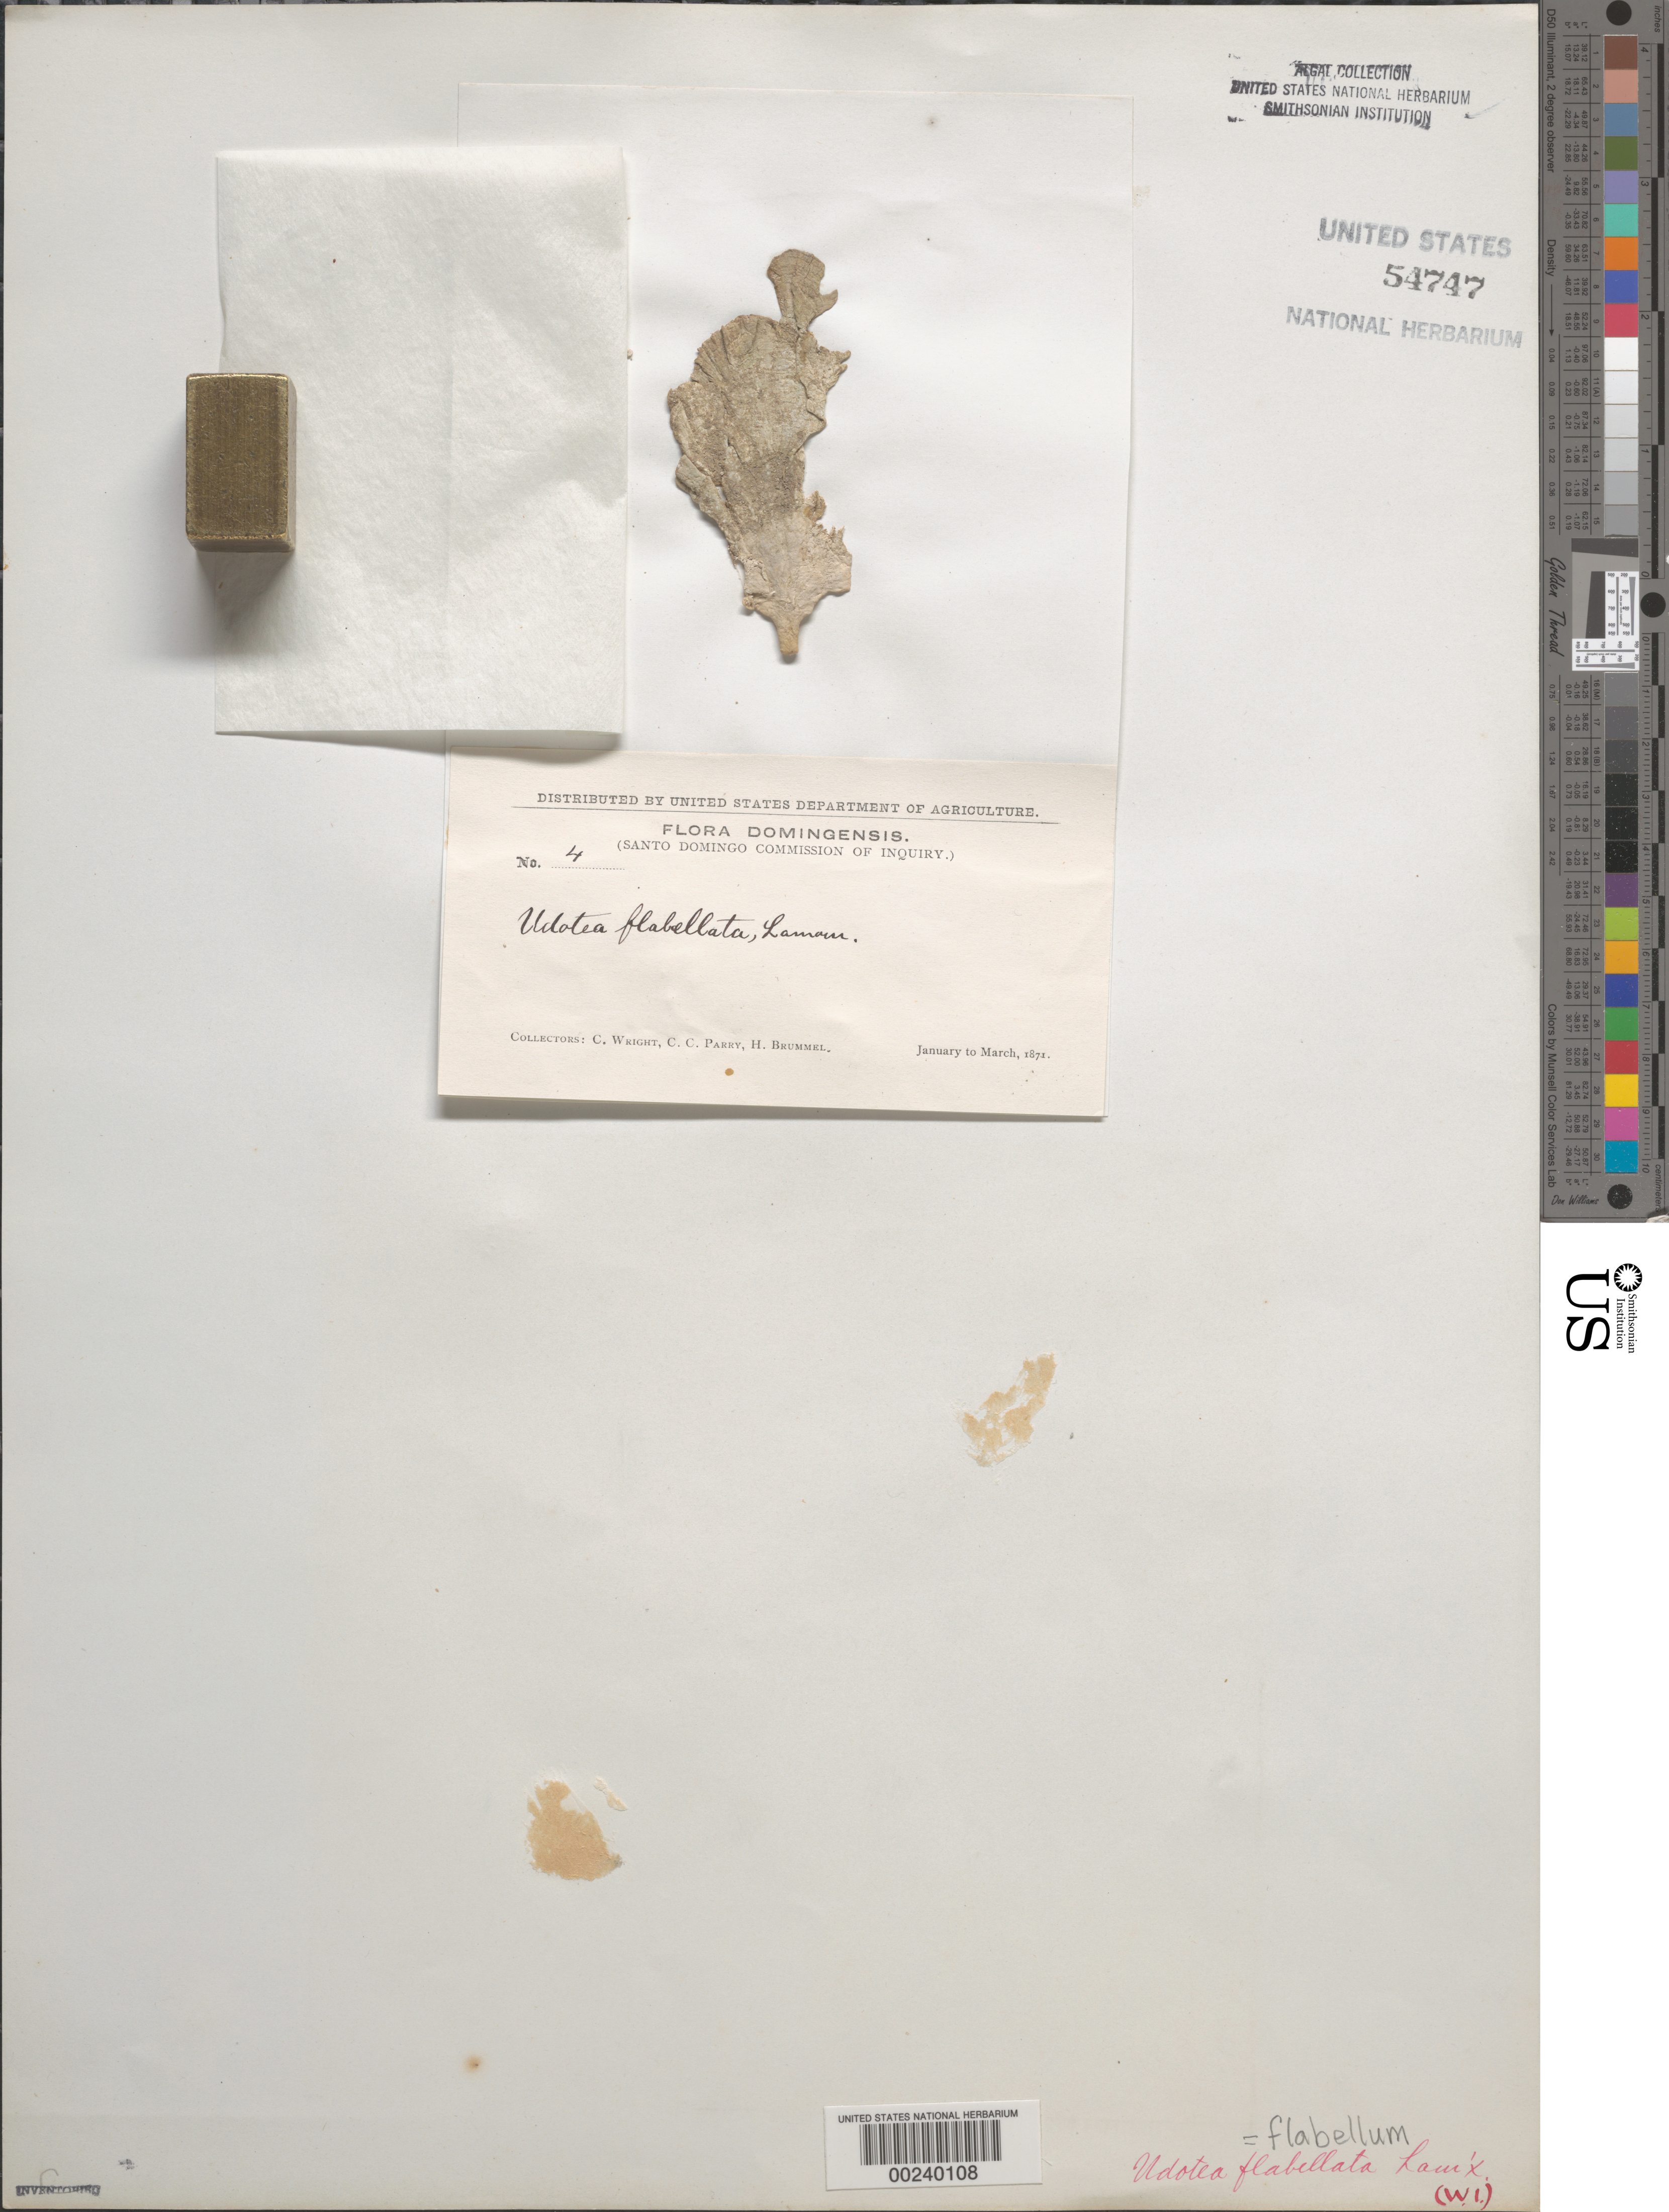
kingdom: Plantae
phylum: Chlorophyta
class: Ulvophyceae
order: Bryopsidales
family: Udoteaceae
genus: Udotea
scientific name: Udotea flabellum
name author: (J. Ellis & Sol.) M. Howe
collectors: C. Wright, C. C. Parry & H. Brummel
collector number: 4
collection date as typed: Jan 1871 to -- Mar 1871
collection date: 1871-01/1871-03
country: Dominican Republic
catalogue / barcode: US 54747